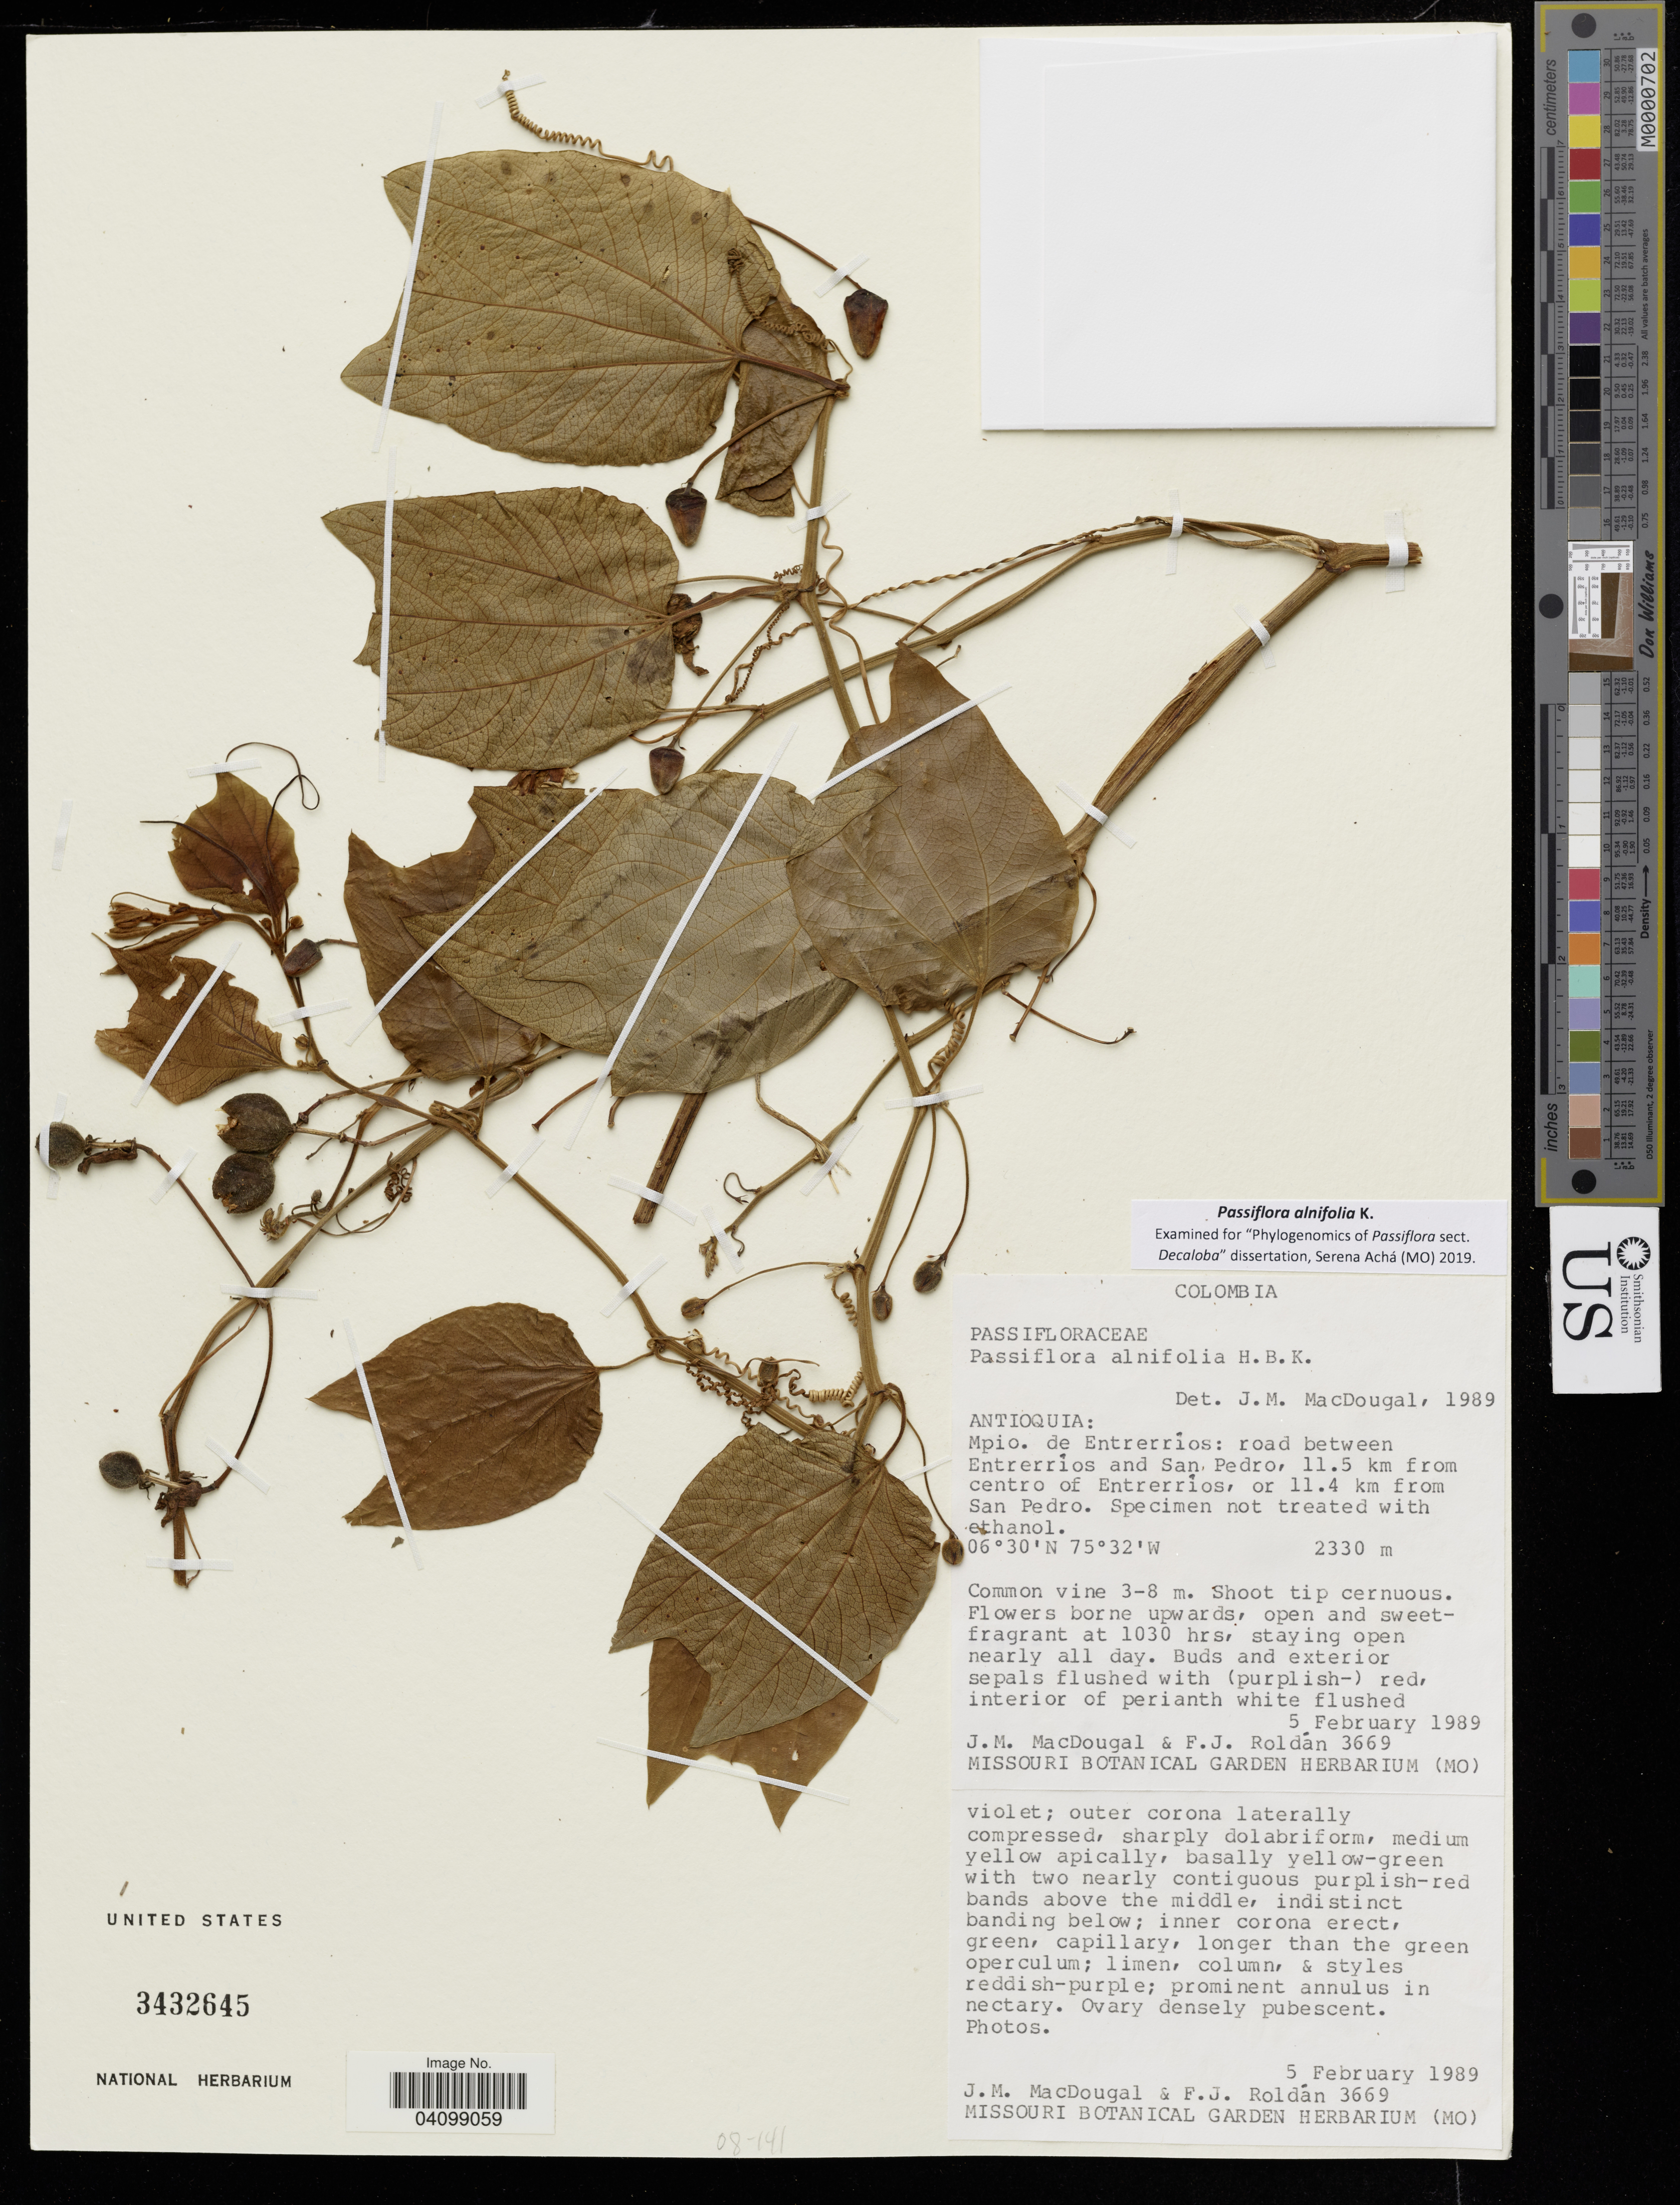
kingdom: Plantae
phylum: Tracheophyta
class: Magnoliopsida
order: Malpighiales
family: Passifloraceae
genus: Passiflora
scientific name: Passiflora alnifolia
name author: Kunth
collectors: J. MacDougall & F. J. Roldán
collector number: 3669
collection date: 1989-02-05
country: Colombia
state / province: Antioquia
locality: Mpio. de Entrerrios: road between Entrerrios and San, Pedro, 11.5 km from centro of Entrerrios, or 11.4 km from San Pedro.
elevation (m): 2330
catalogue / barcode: US 3432645